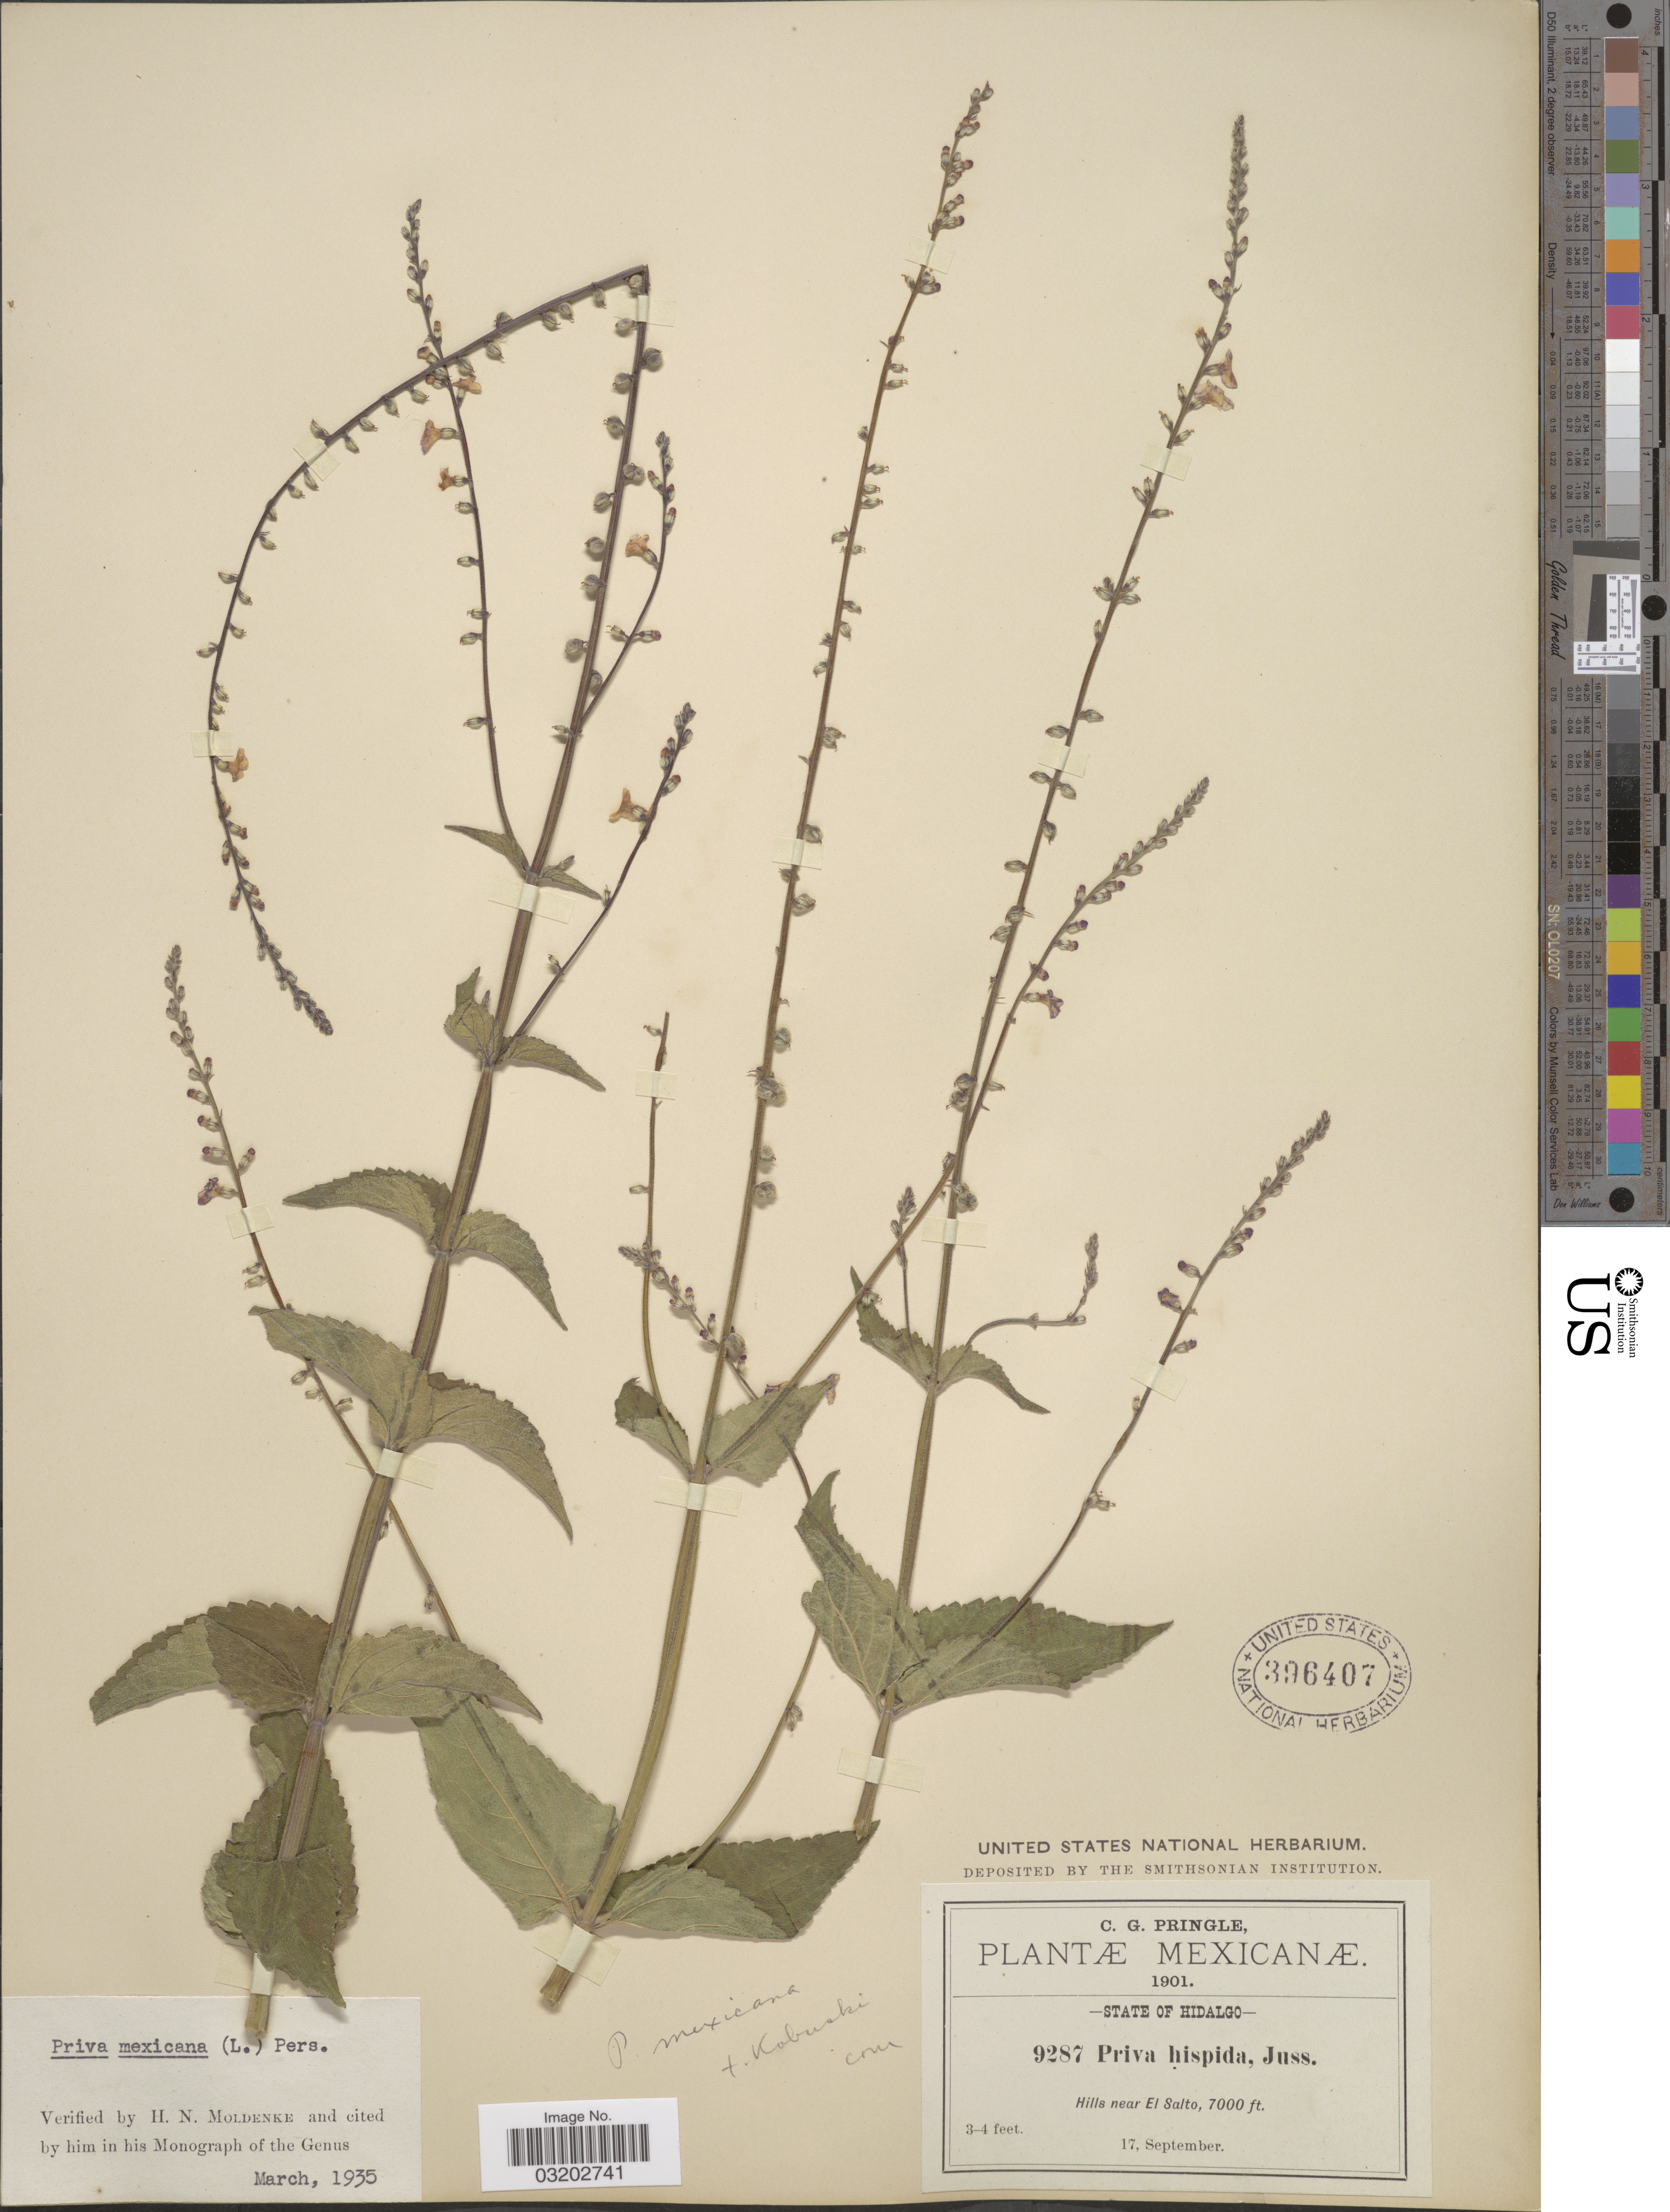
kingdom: Plantae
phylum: Tracheophyta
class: Magnoliopsida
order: Lamiales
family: Verbenaceae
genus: Priva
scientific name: Priva mexicana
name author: (L.) Pers.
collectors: C. G. Pringle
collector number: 9287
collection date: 1901-09-17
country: Mexico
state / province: Hidalgo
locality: Hills near El Salto.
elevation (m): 2134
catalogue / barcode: US 396407